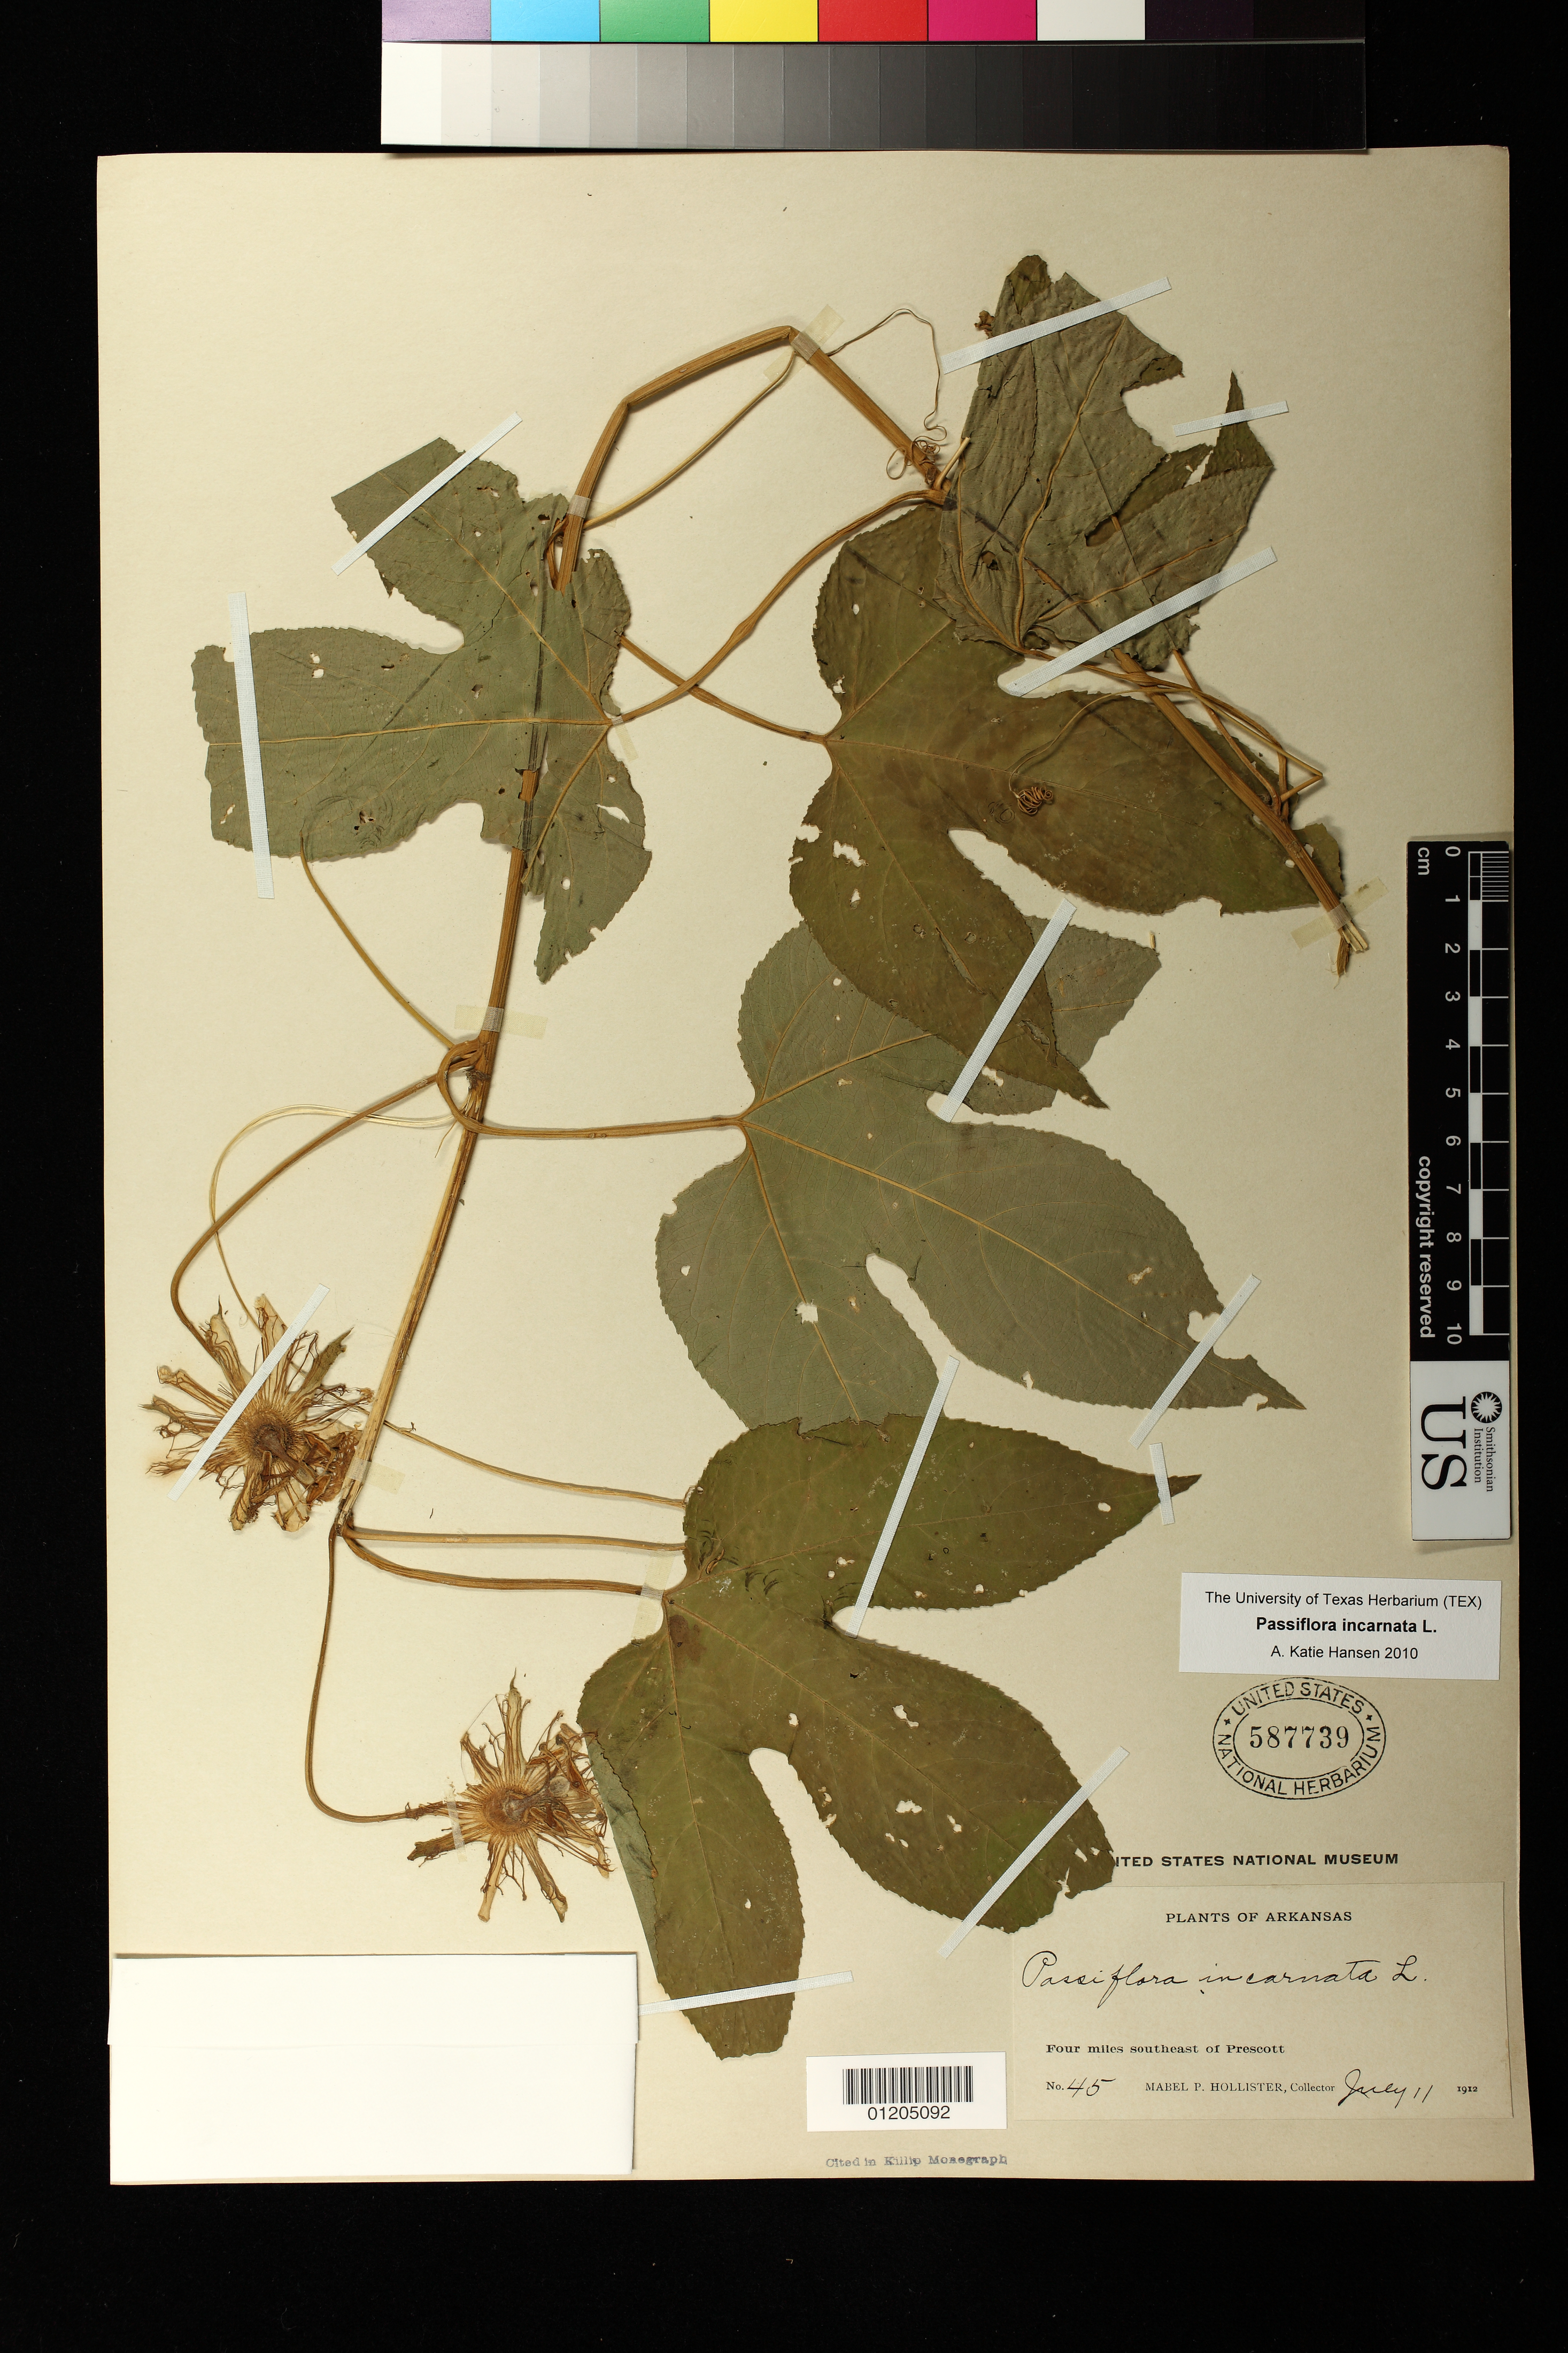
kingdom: Plantae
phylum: Tracheophyta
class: Magnoliopsida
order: Malpighiales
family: Passifloraceae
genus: Passiflora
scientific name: Passiflora incarnata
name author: L.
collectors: M. Hollister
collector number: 45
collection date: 1912-07-11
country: United States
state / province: Arkansas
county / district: Nevada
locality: Four miles southeast of Prescott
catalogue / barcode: US 587739